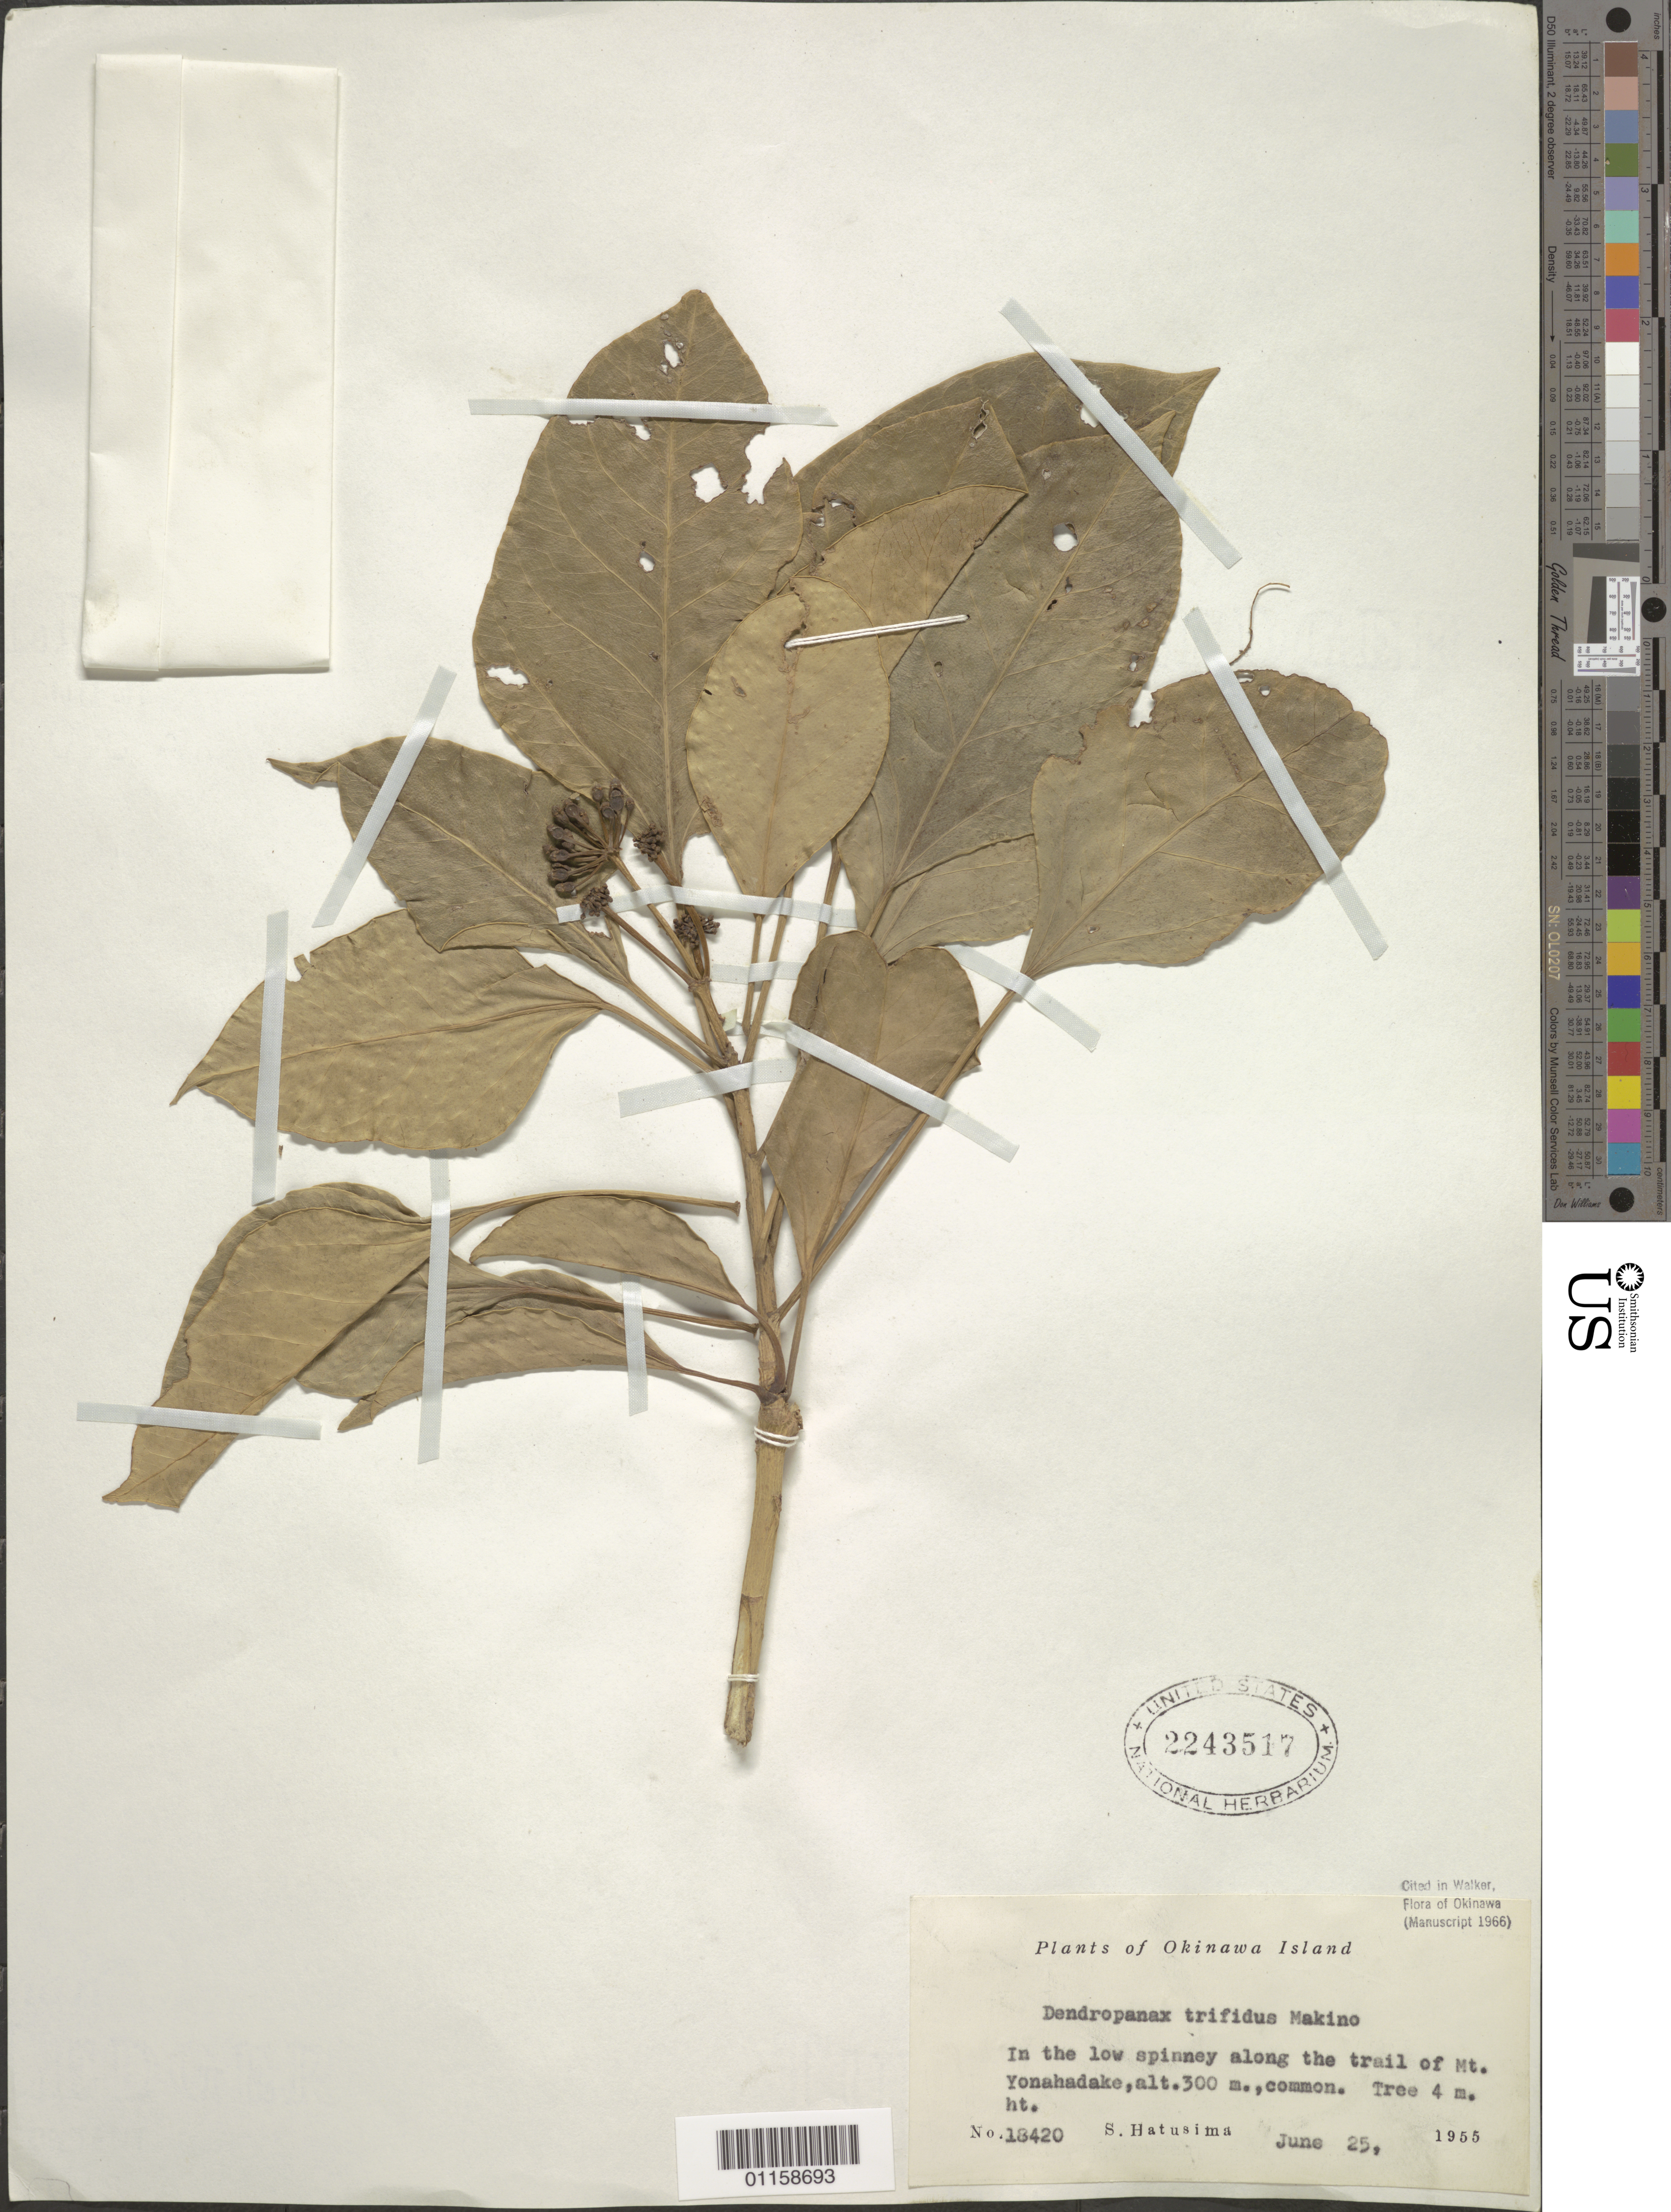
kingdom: Plantae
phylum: Tracheophyta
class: Magnoliopsida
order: Apiales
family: Araliaceae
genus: Dendropanax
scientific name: Dendropanax trifidus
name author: (Thunb.) Makino & Hara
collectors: S. Hatusima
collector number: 18420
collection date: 1955-06-25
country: Japan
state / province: Okinawa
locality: Mt Yonahadake.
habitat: Tree. In the long spinney along the trail. Common.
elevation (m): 300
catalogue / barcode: US 2243517